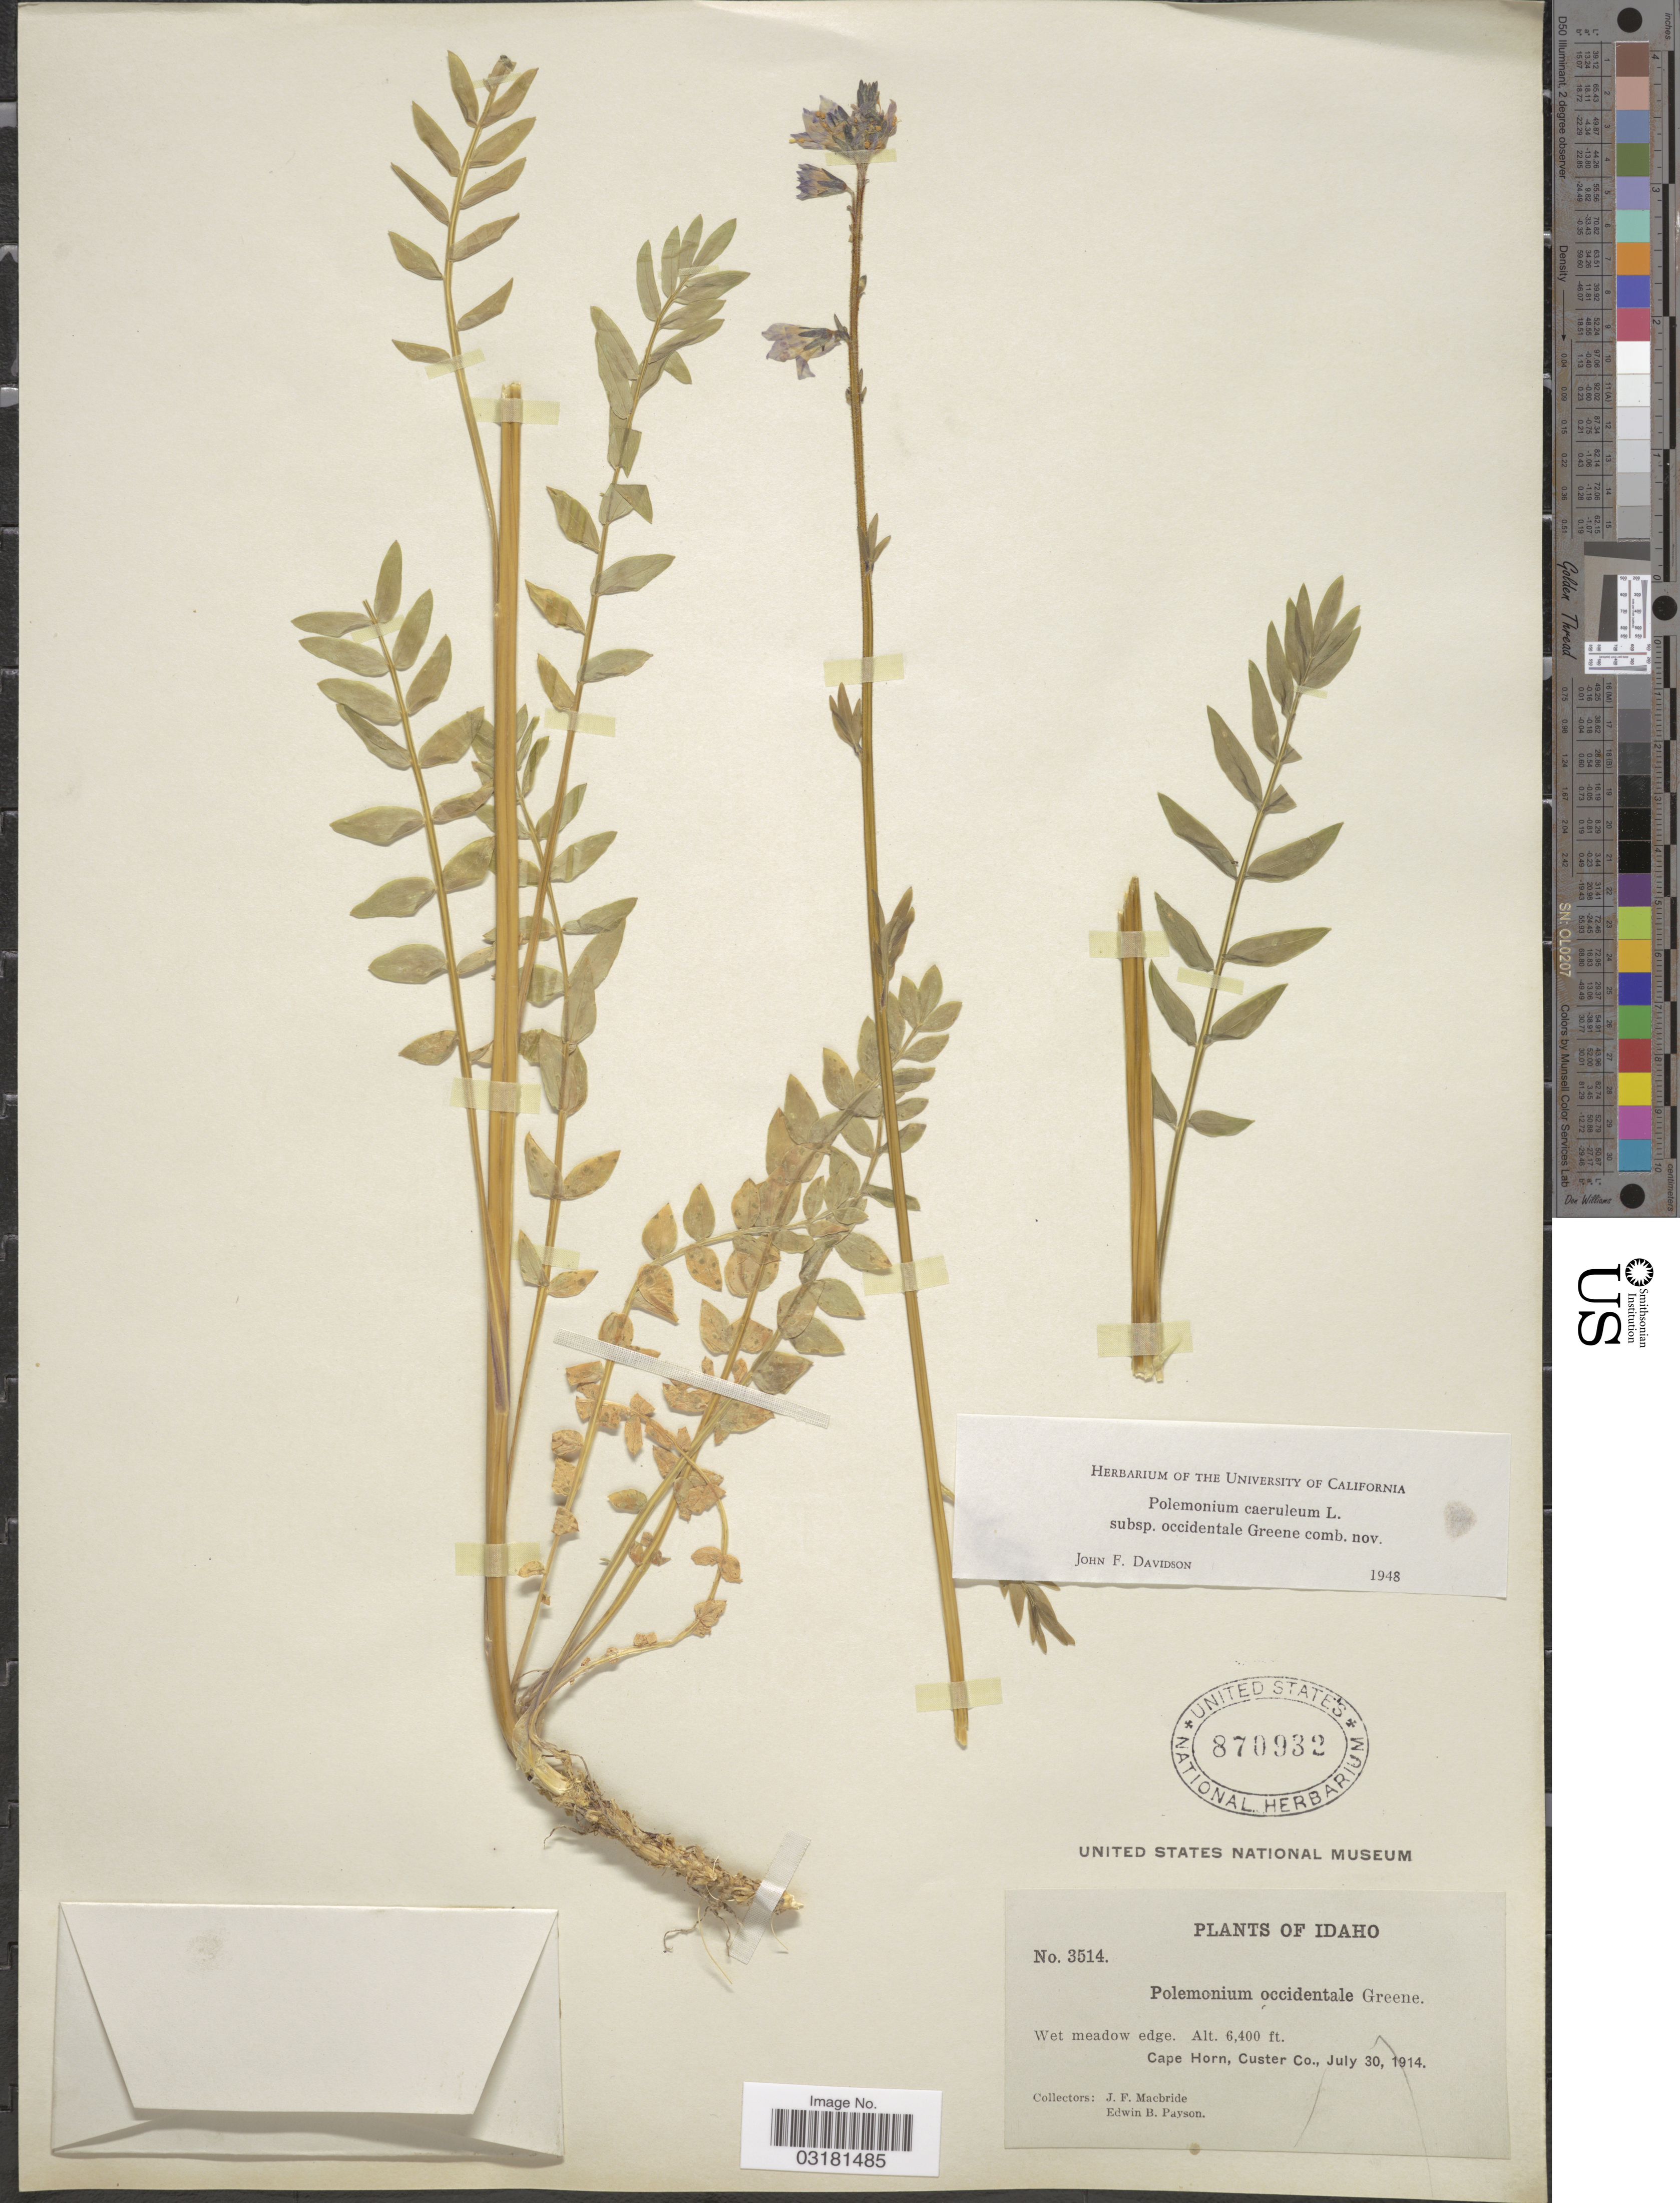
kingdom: Plantae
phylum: Tracheophyta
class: Magnoliopsida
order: Ericales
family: Polemoniaceae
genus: Polemonium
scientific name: Polemonium occidentale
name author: Greene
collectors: J. F. Macbride & E. B. Payson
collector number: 3514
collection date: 1914-07-30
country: United States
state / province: Idaho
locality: Wet meadow edge. Cape Horn, Custer Co.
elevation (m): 1951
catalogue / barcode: US 870932